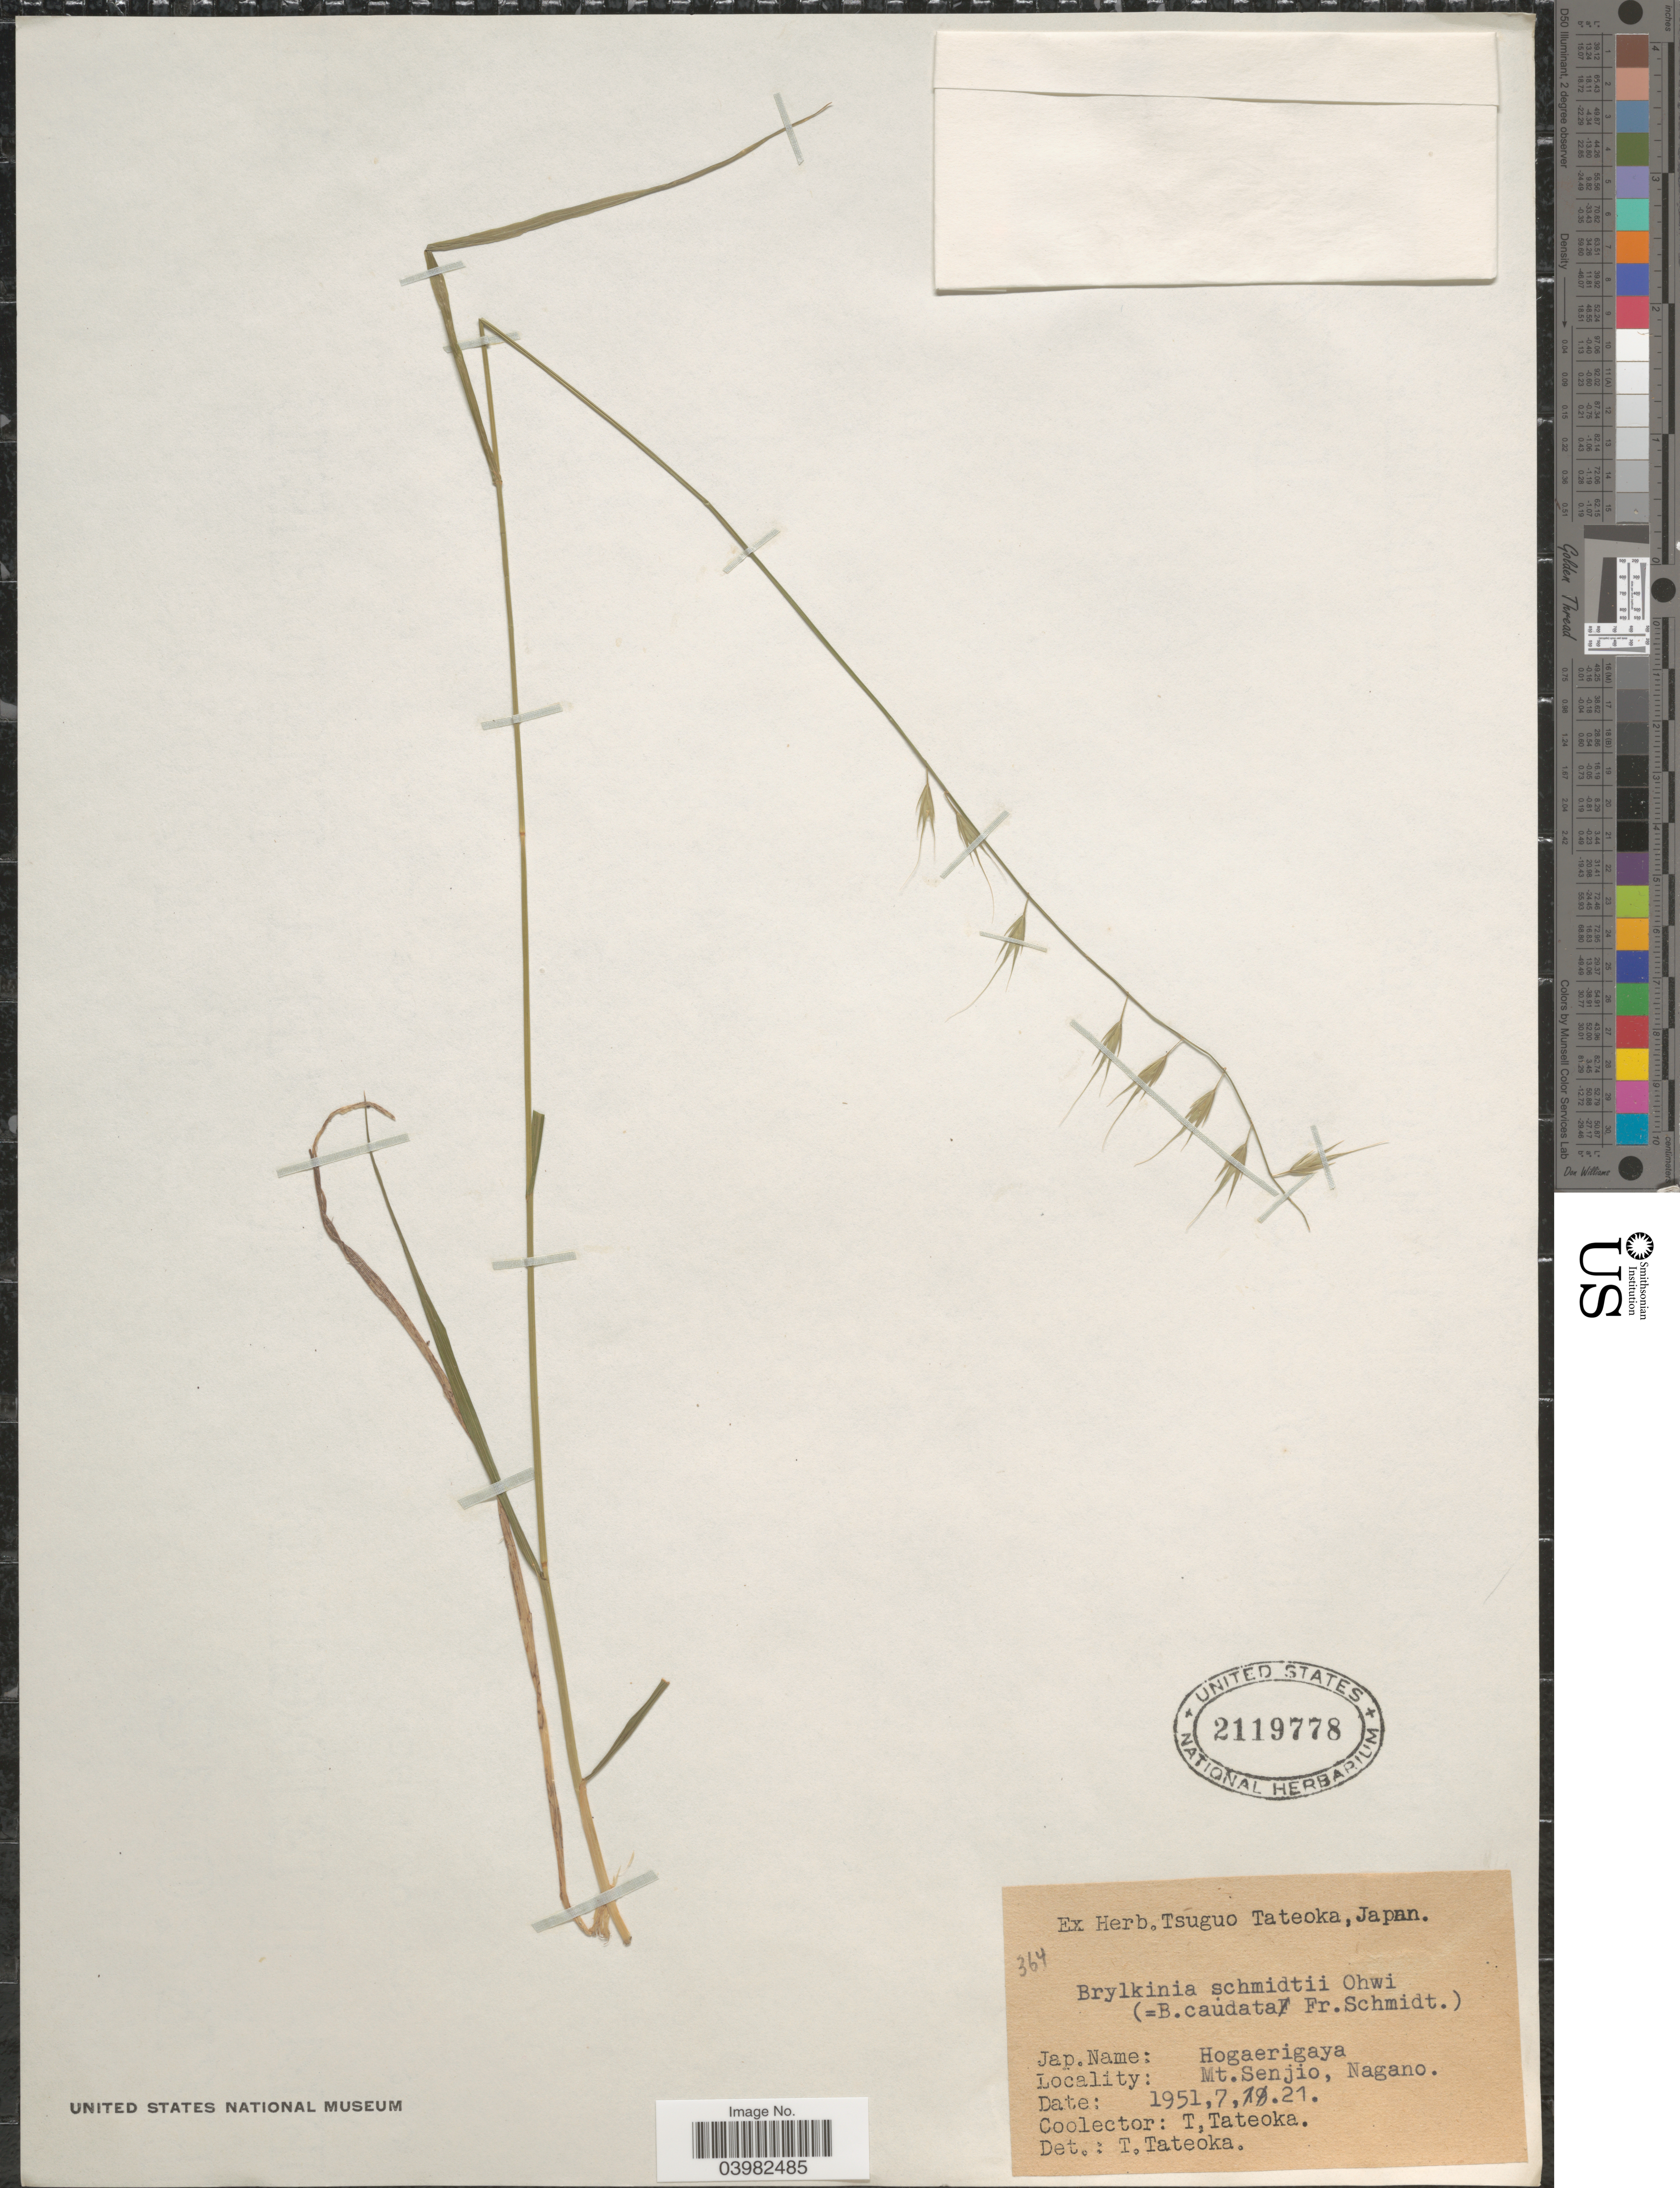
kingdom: Plantae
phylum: Tracheophyta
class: Liliopsida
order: Poales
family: Poaceae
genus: Brylkinia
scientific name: Brylkinia caudata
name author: (Munro) F. Schmidt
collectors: T. Tateoka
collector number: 364?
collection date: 1951-07-21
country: Japan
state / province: Nagano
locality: Mt. Senjio.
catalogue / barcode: US 2119778